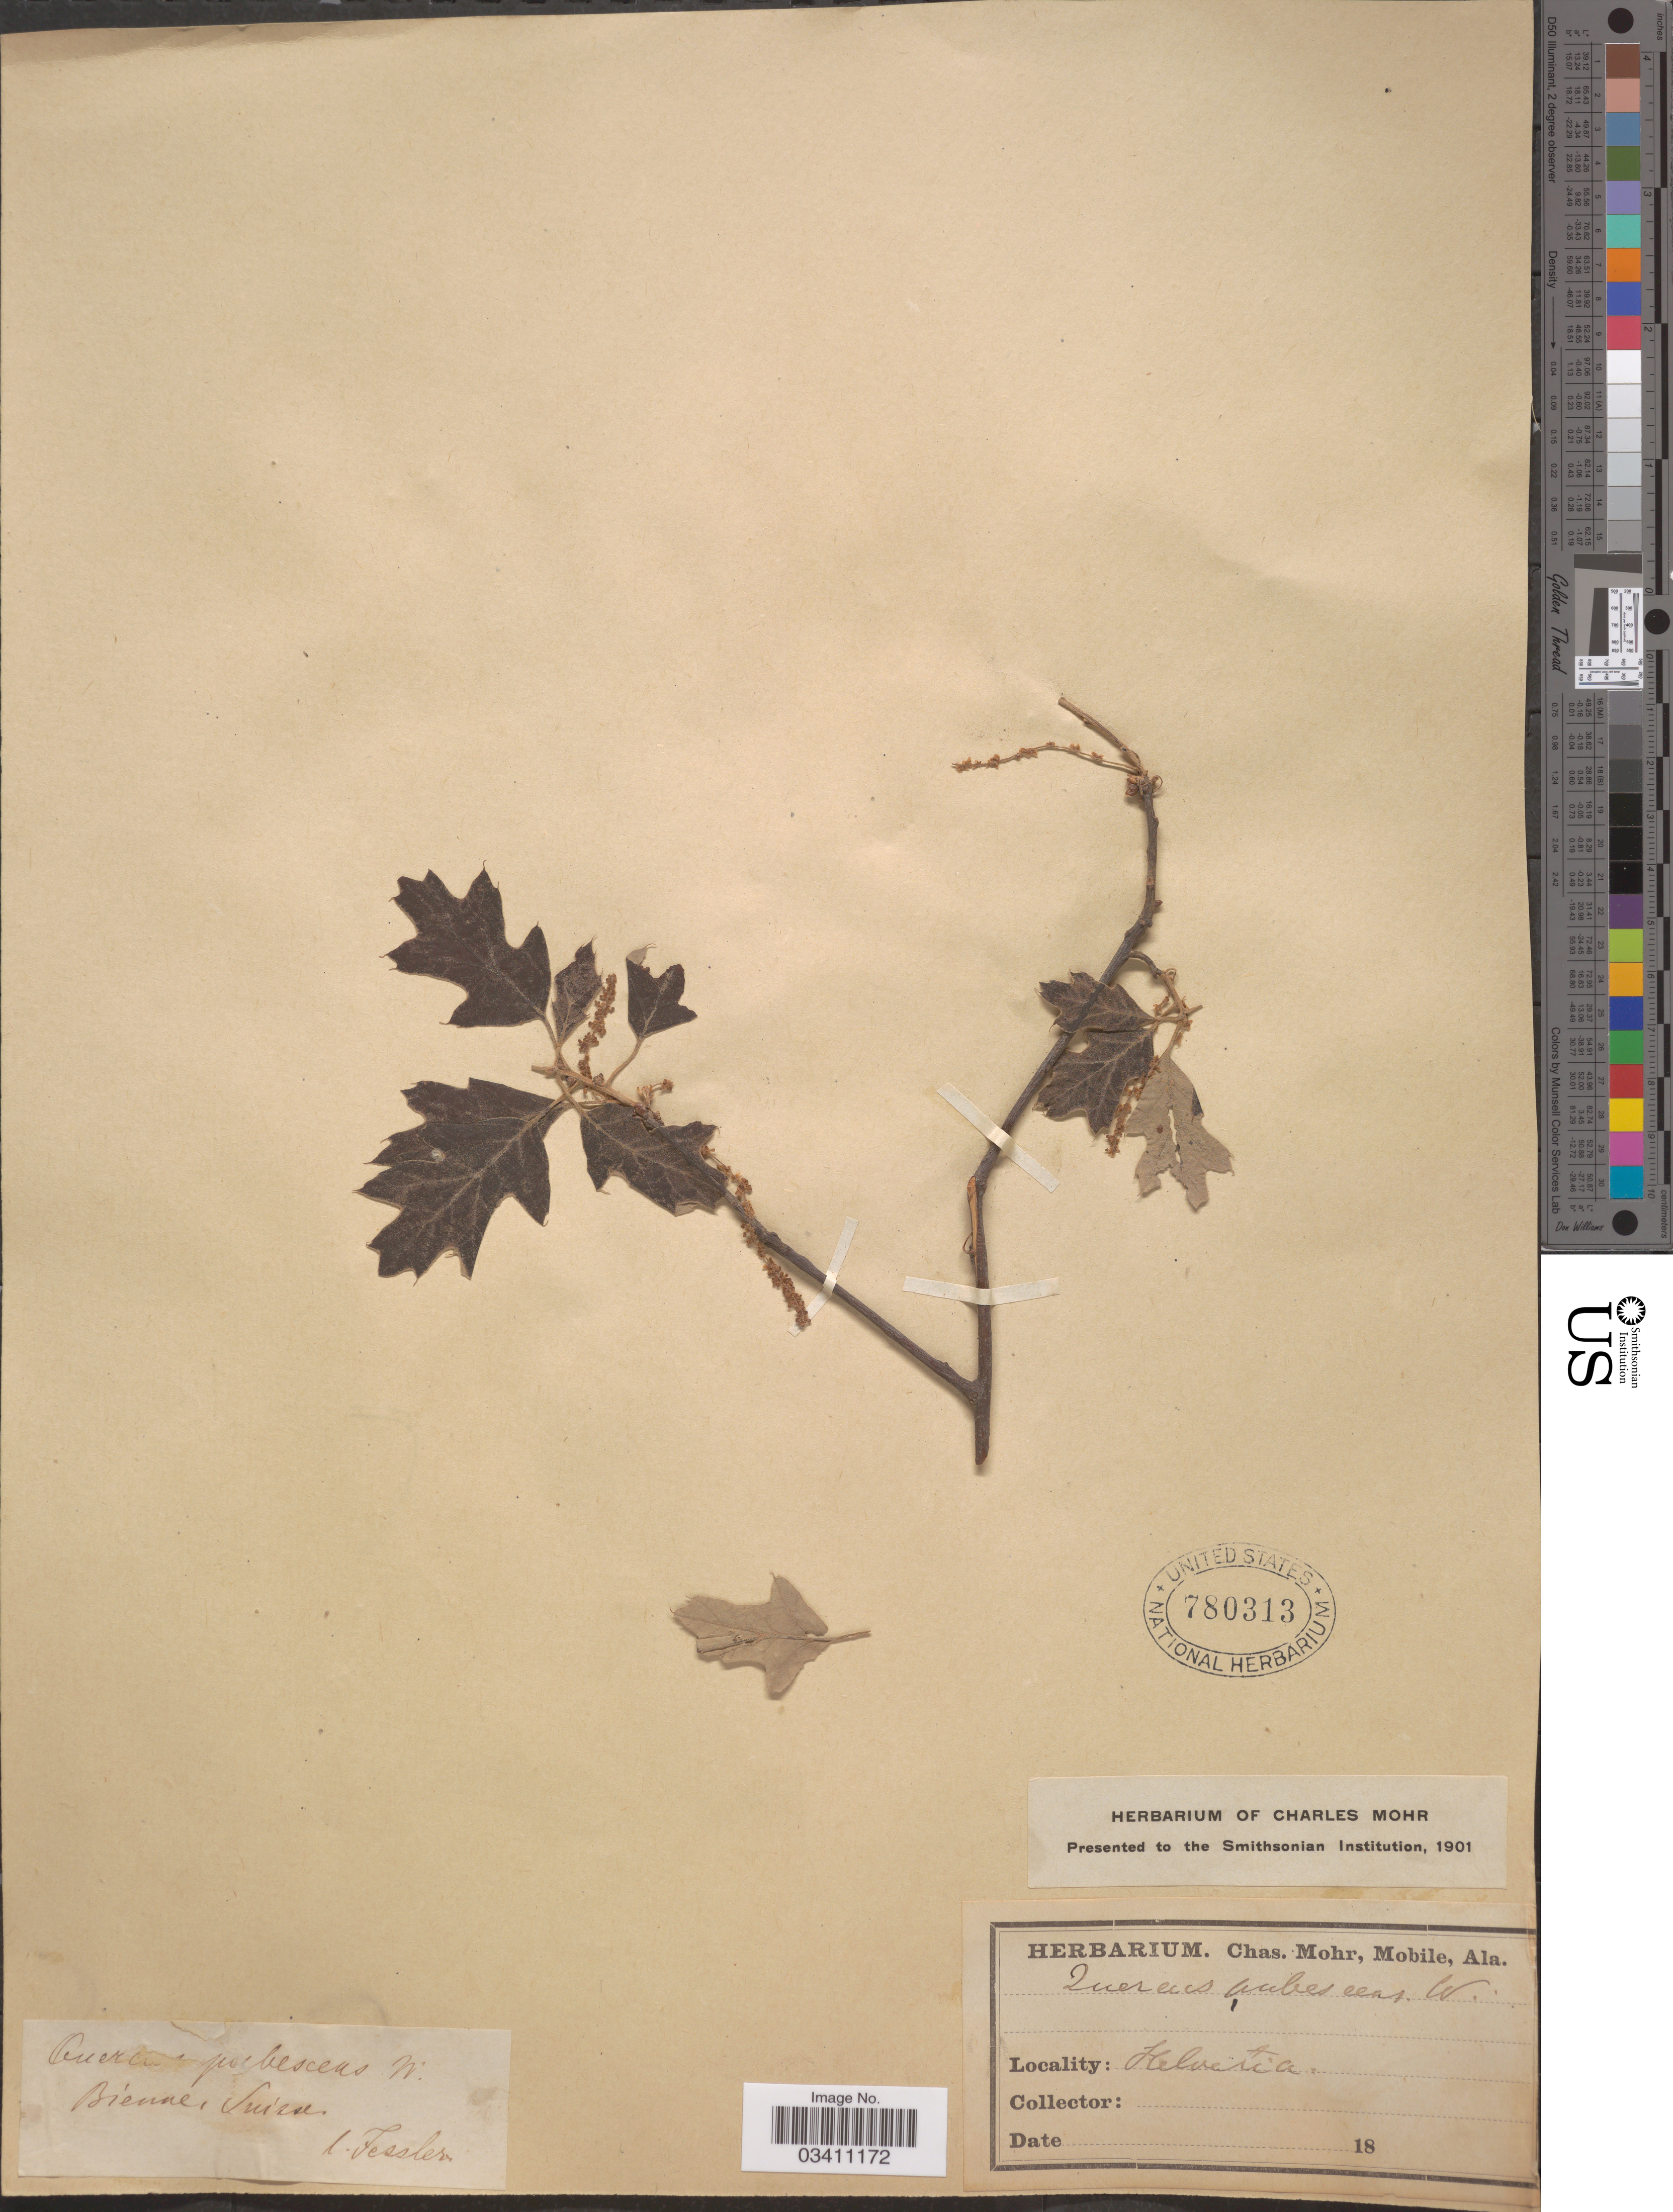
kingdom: Plantae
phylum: Tracheophyta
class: Magnoliopsida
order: Fagales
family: Fagaceae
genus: Quercus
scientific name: Quercus pubescens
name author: Willd.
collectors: Fessler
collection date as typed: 18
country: Switzerland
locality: Beinne, Suisse. Helvetica.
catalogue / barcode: US 780313